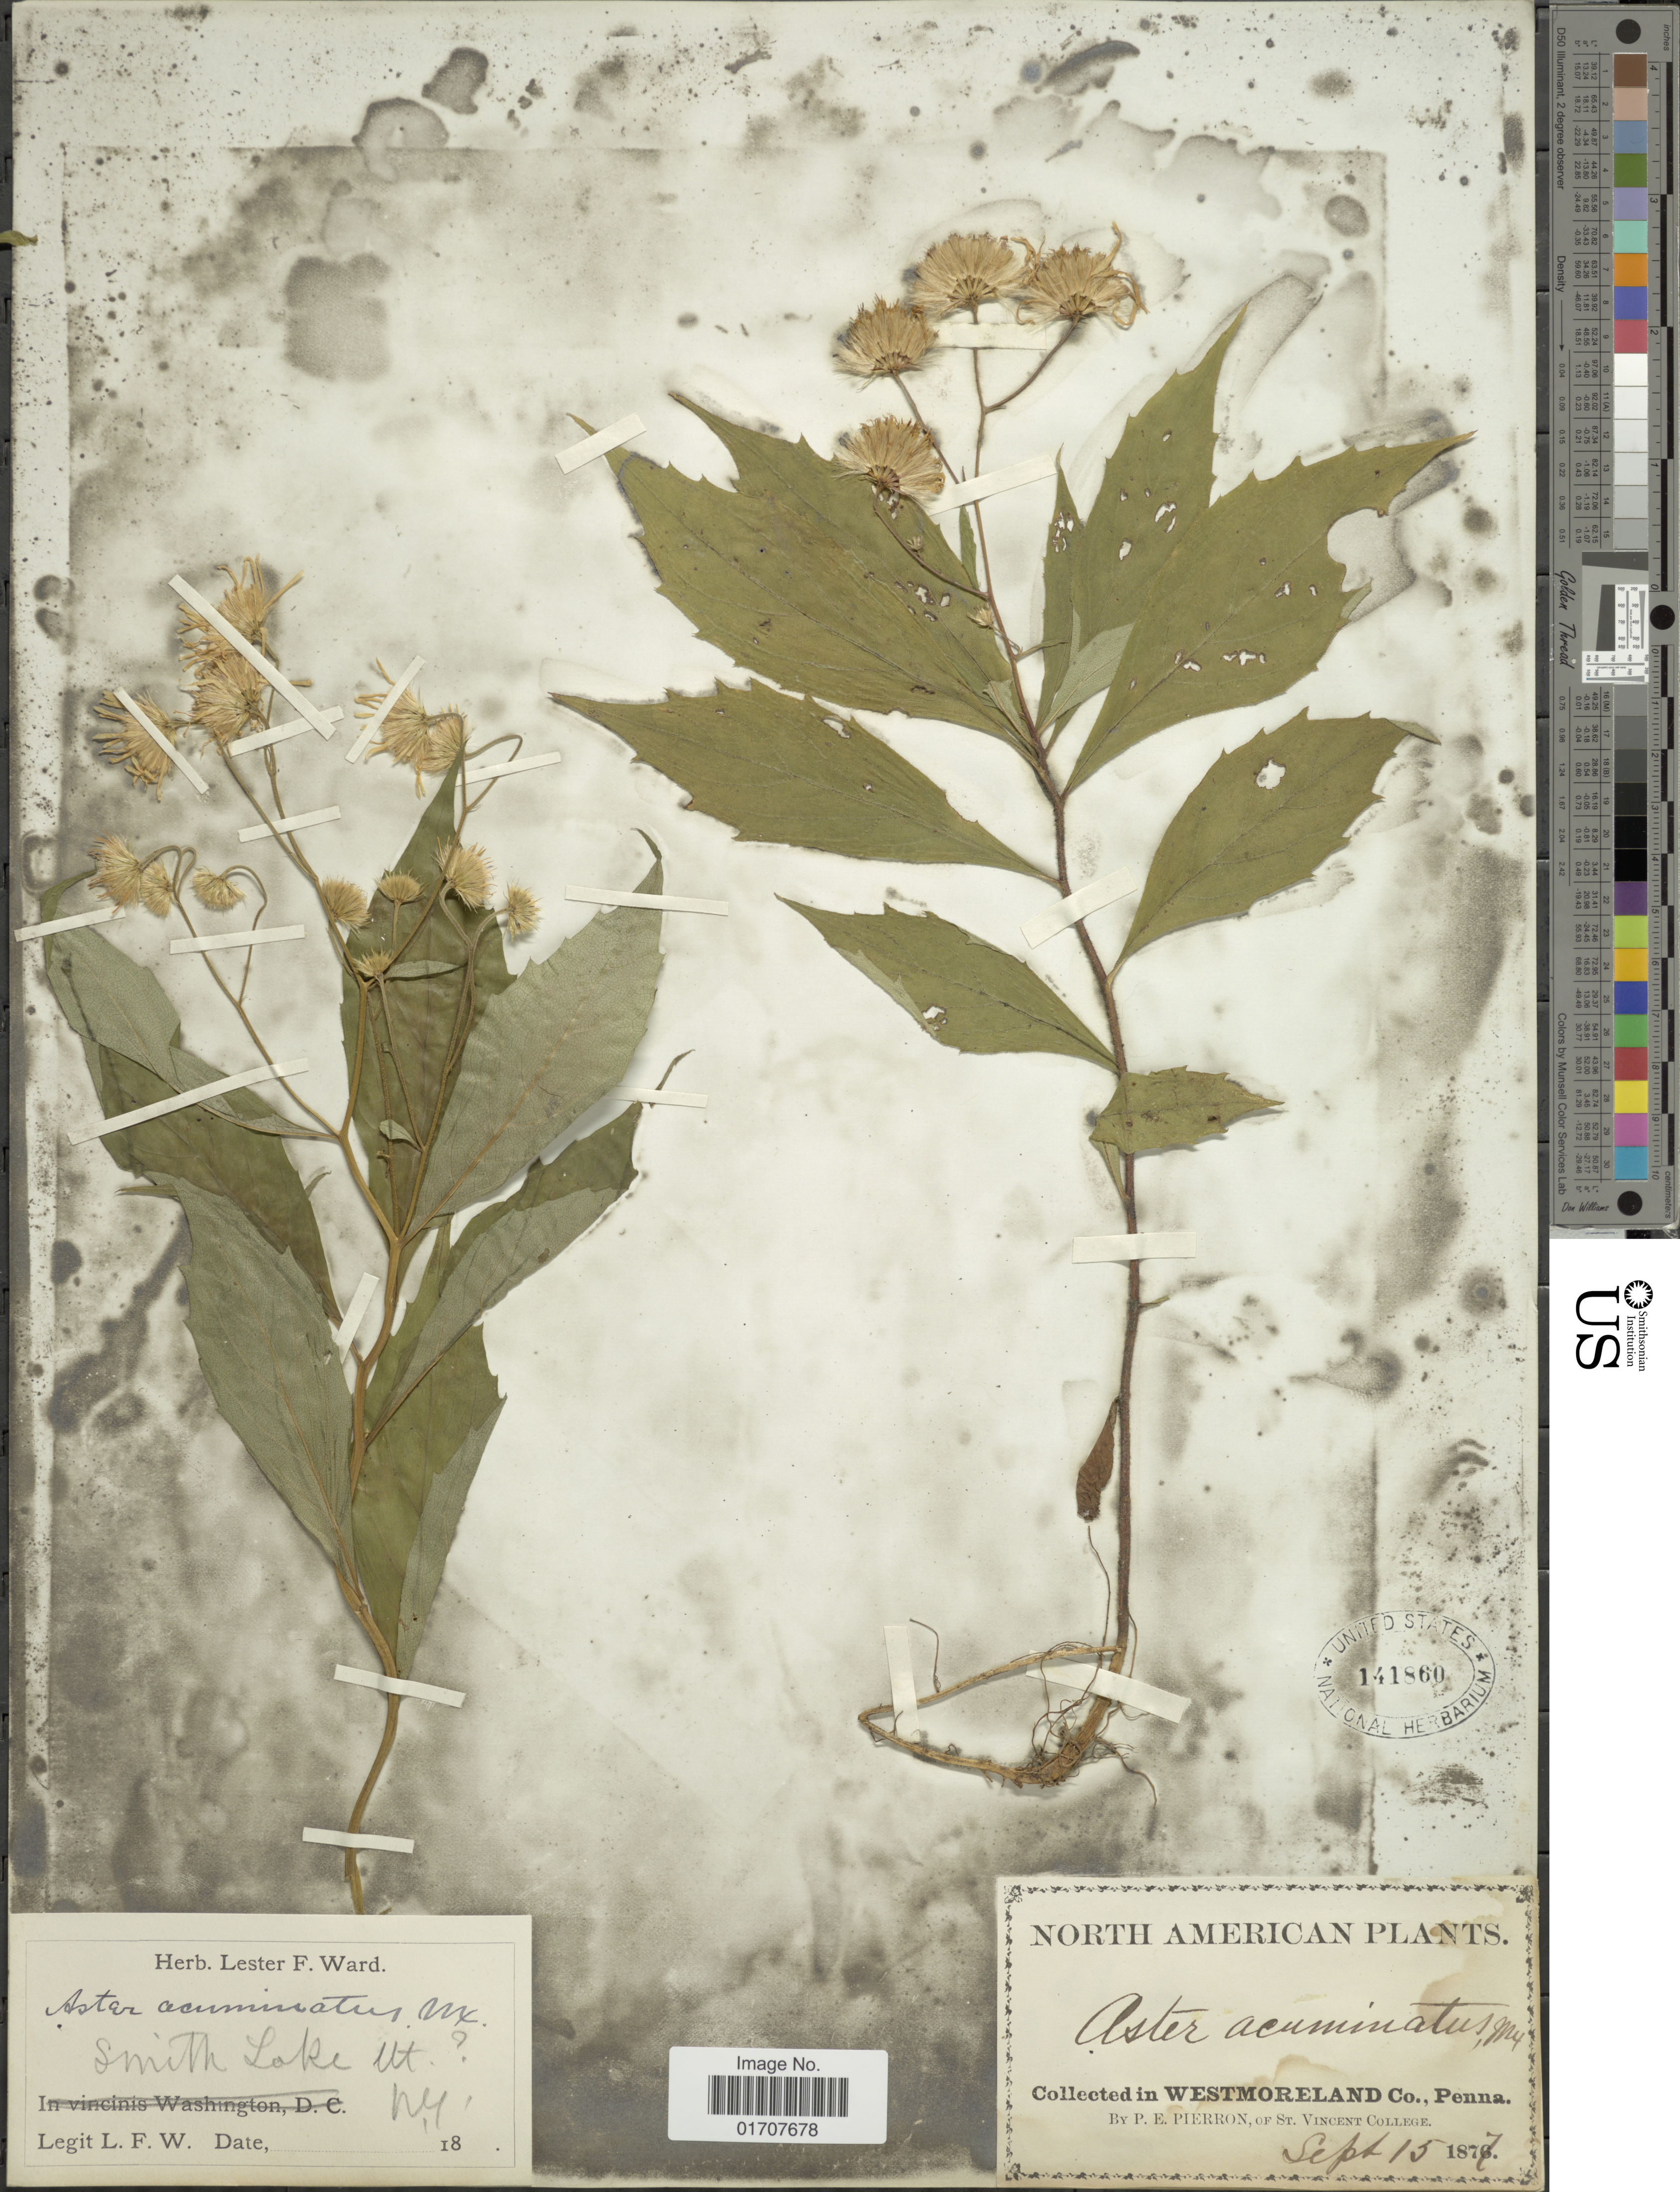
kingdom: Plantae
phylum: Tracheophyta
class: Magnoliopsida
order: Asterales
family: Asteraceae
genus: Oclemena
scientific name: Oclemena acuminata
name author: (Michx.) Greene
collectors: L. F. Ward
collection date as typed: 18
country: United States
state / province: New York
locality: Smith Lake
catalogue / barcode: US 141860-2